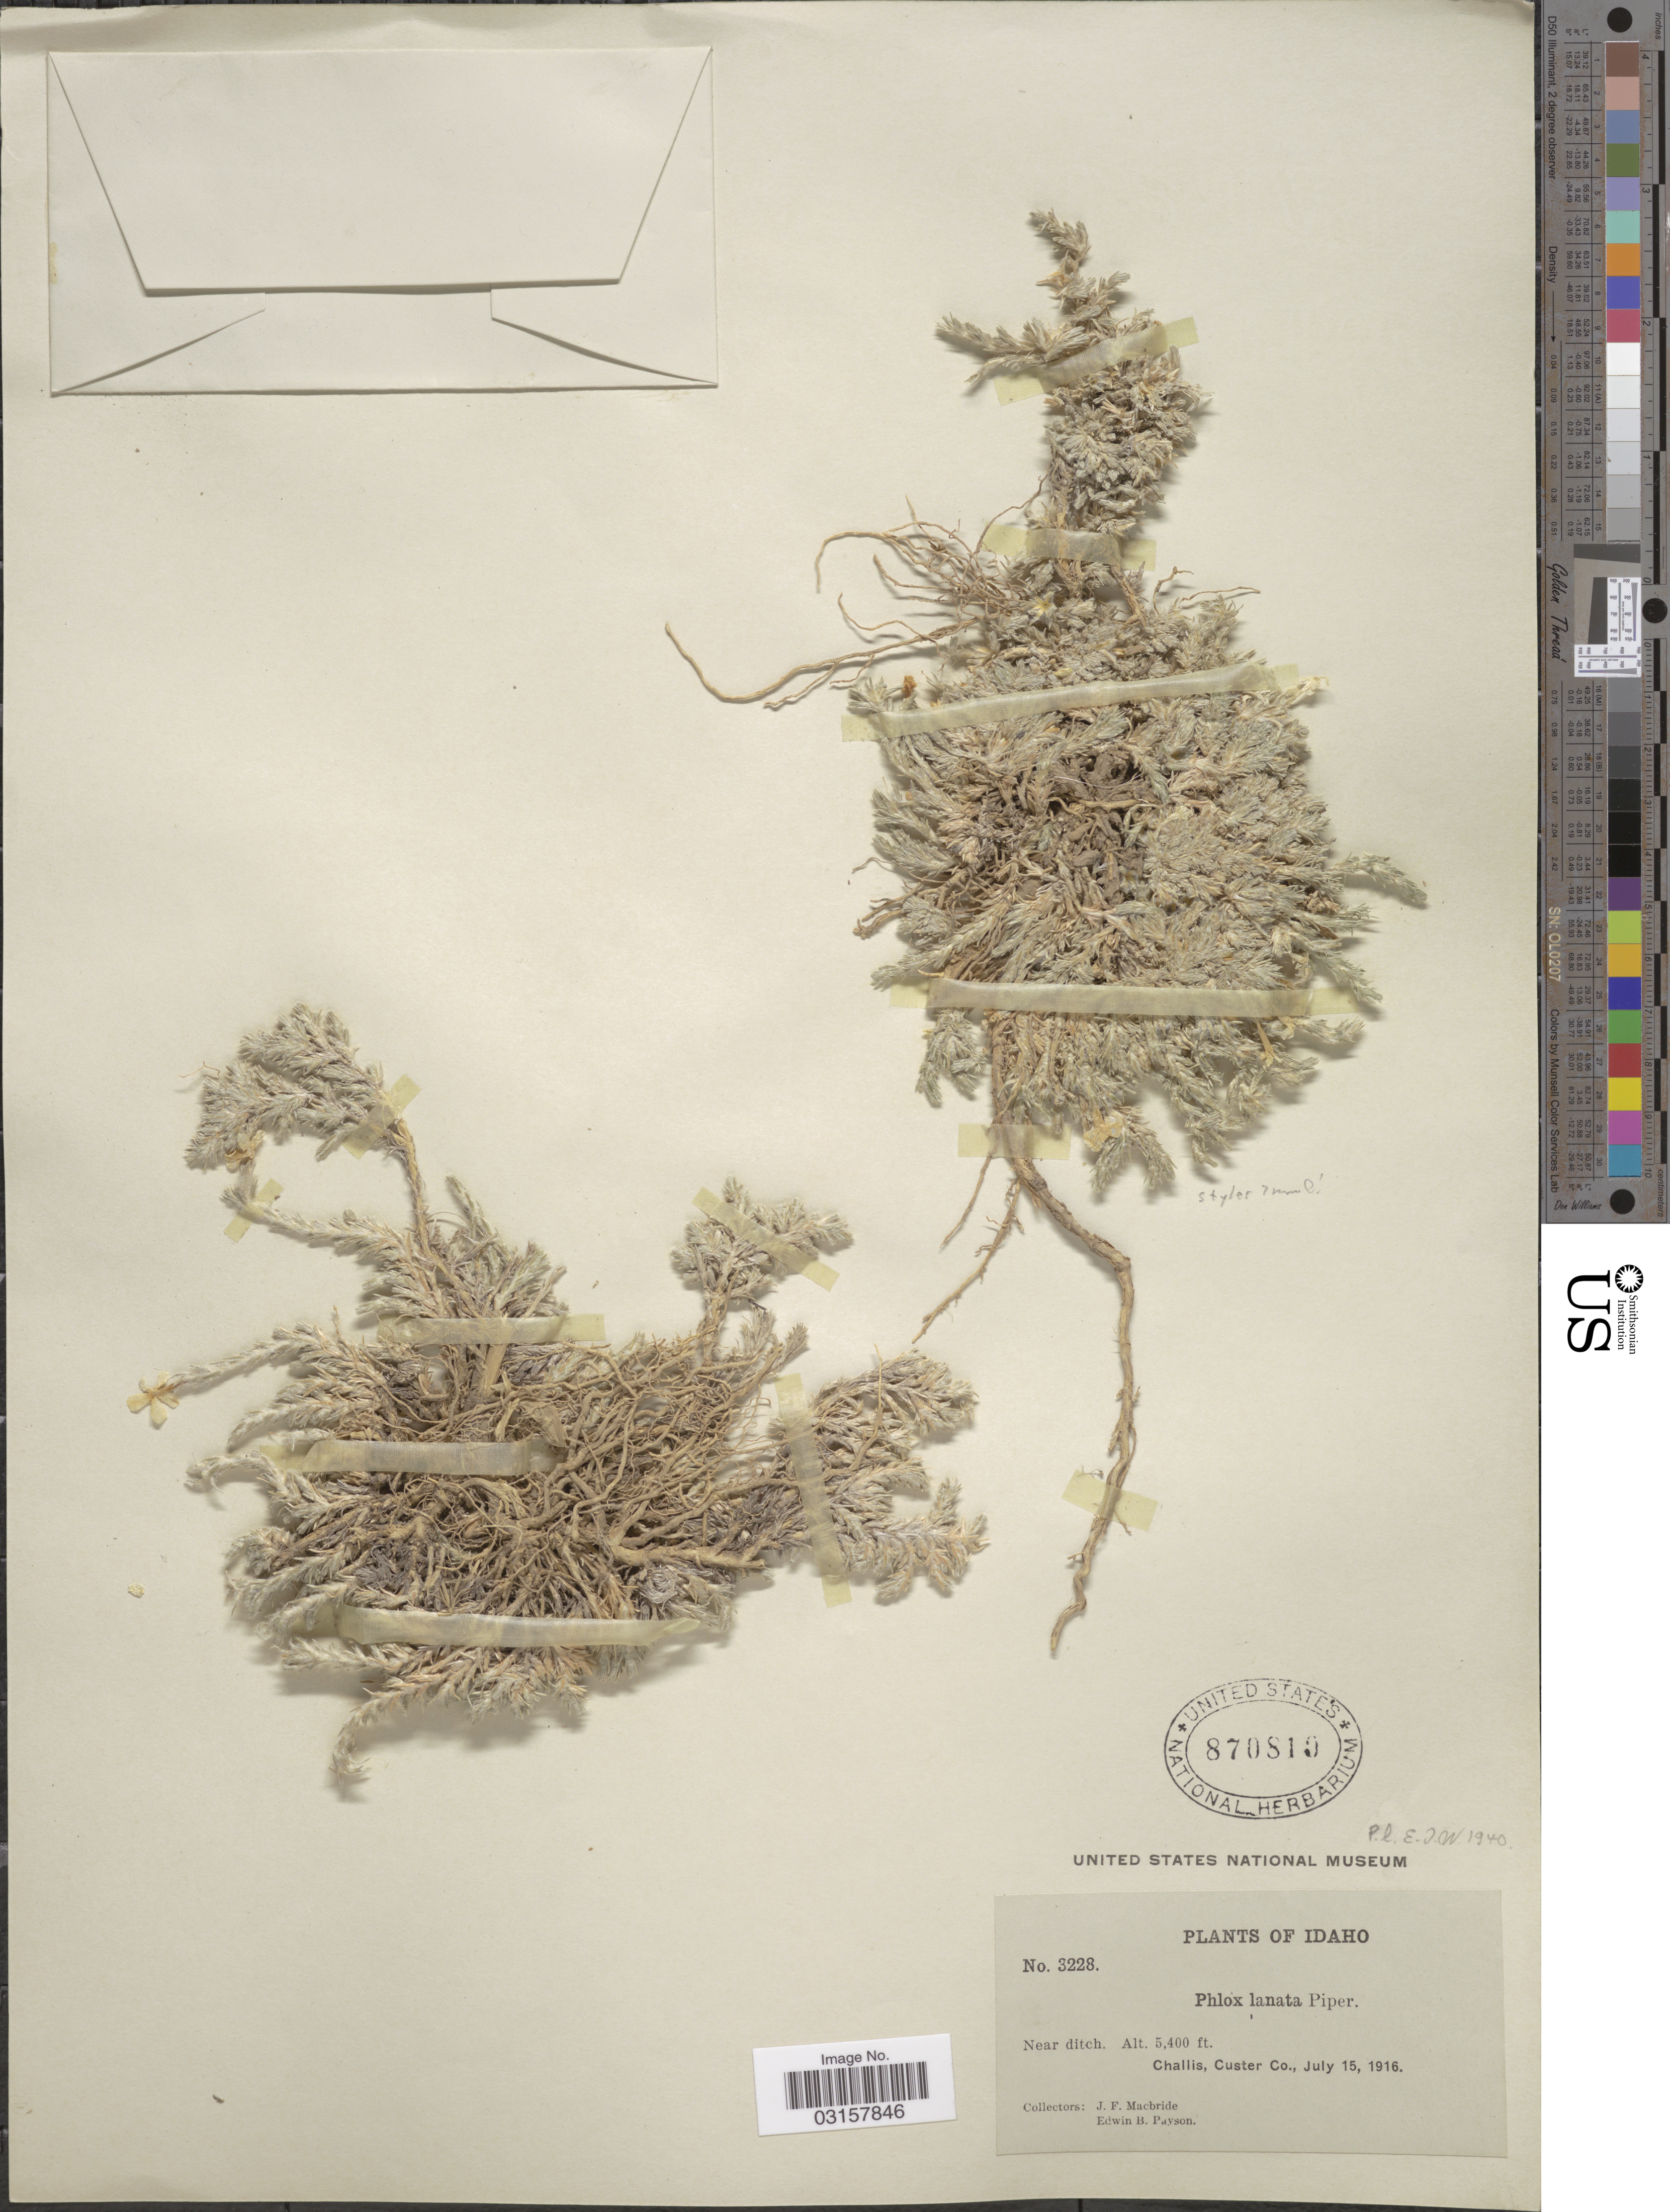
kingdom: Plantae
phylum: Tracheophyta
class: Magnoliopsida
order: Ericales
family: Polemoniaceae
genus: Phlox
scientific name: Phlox hoodii subsp. canescens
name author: (Torr. & A. Gray) Wherry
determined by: Mayfield, M. H.; Ferguson, C. J.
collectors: J. F. Macbride & E. B. Payson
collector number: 3228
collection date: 1916-07-15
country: United States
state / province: Idaho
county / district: Custer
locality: Challis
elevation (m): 1646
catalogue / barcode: US 870810